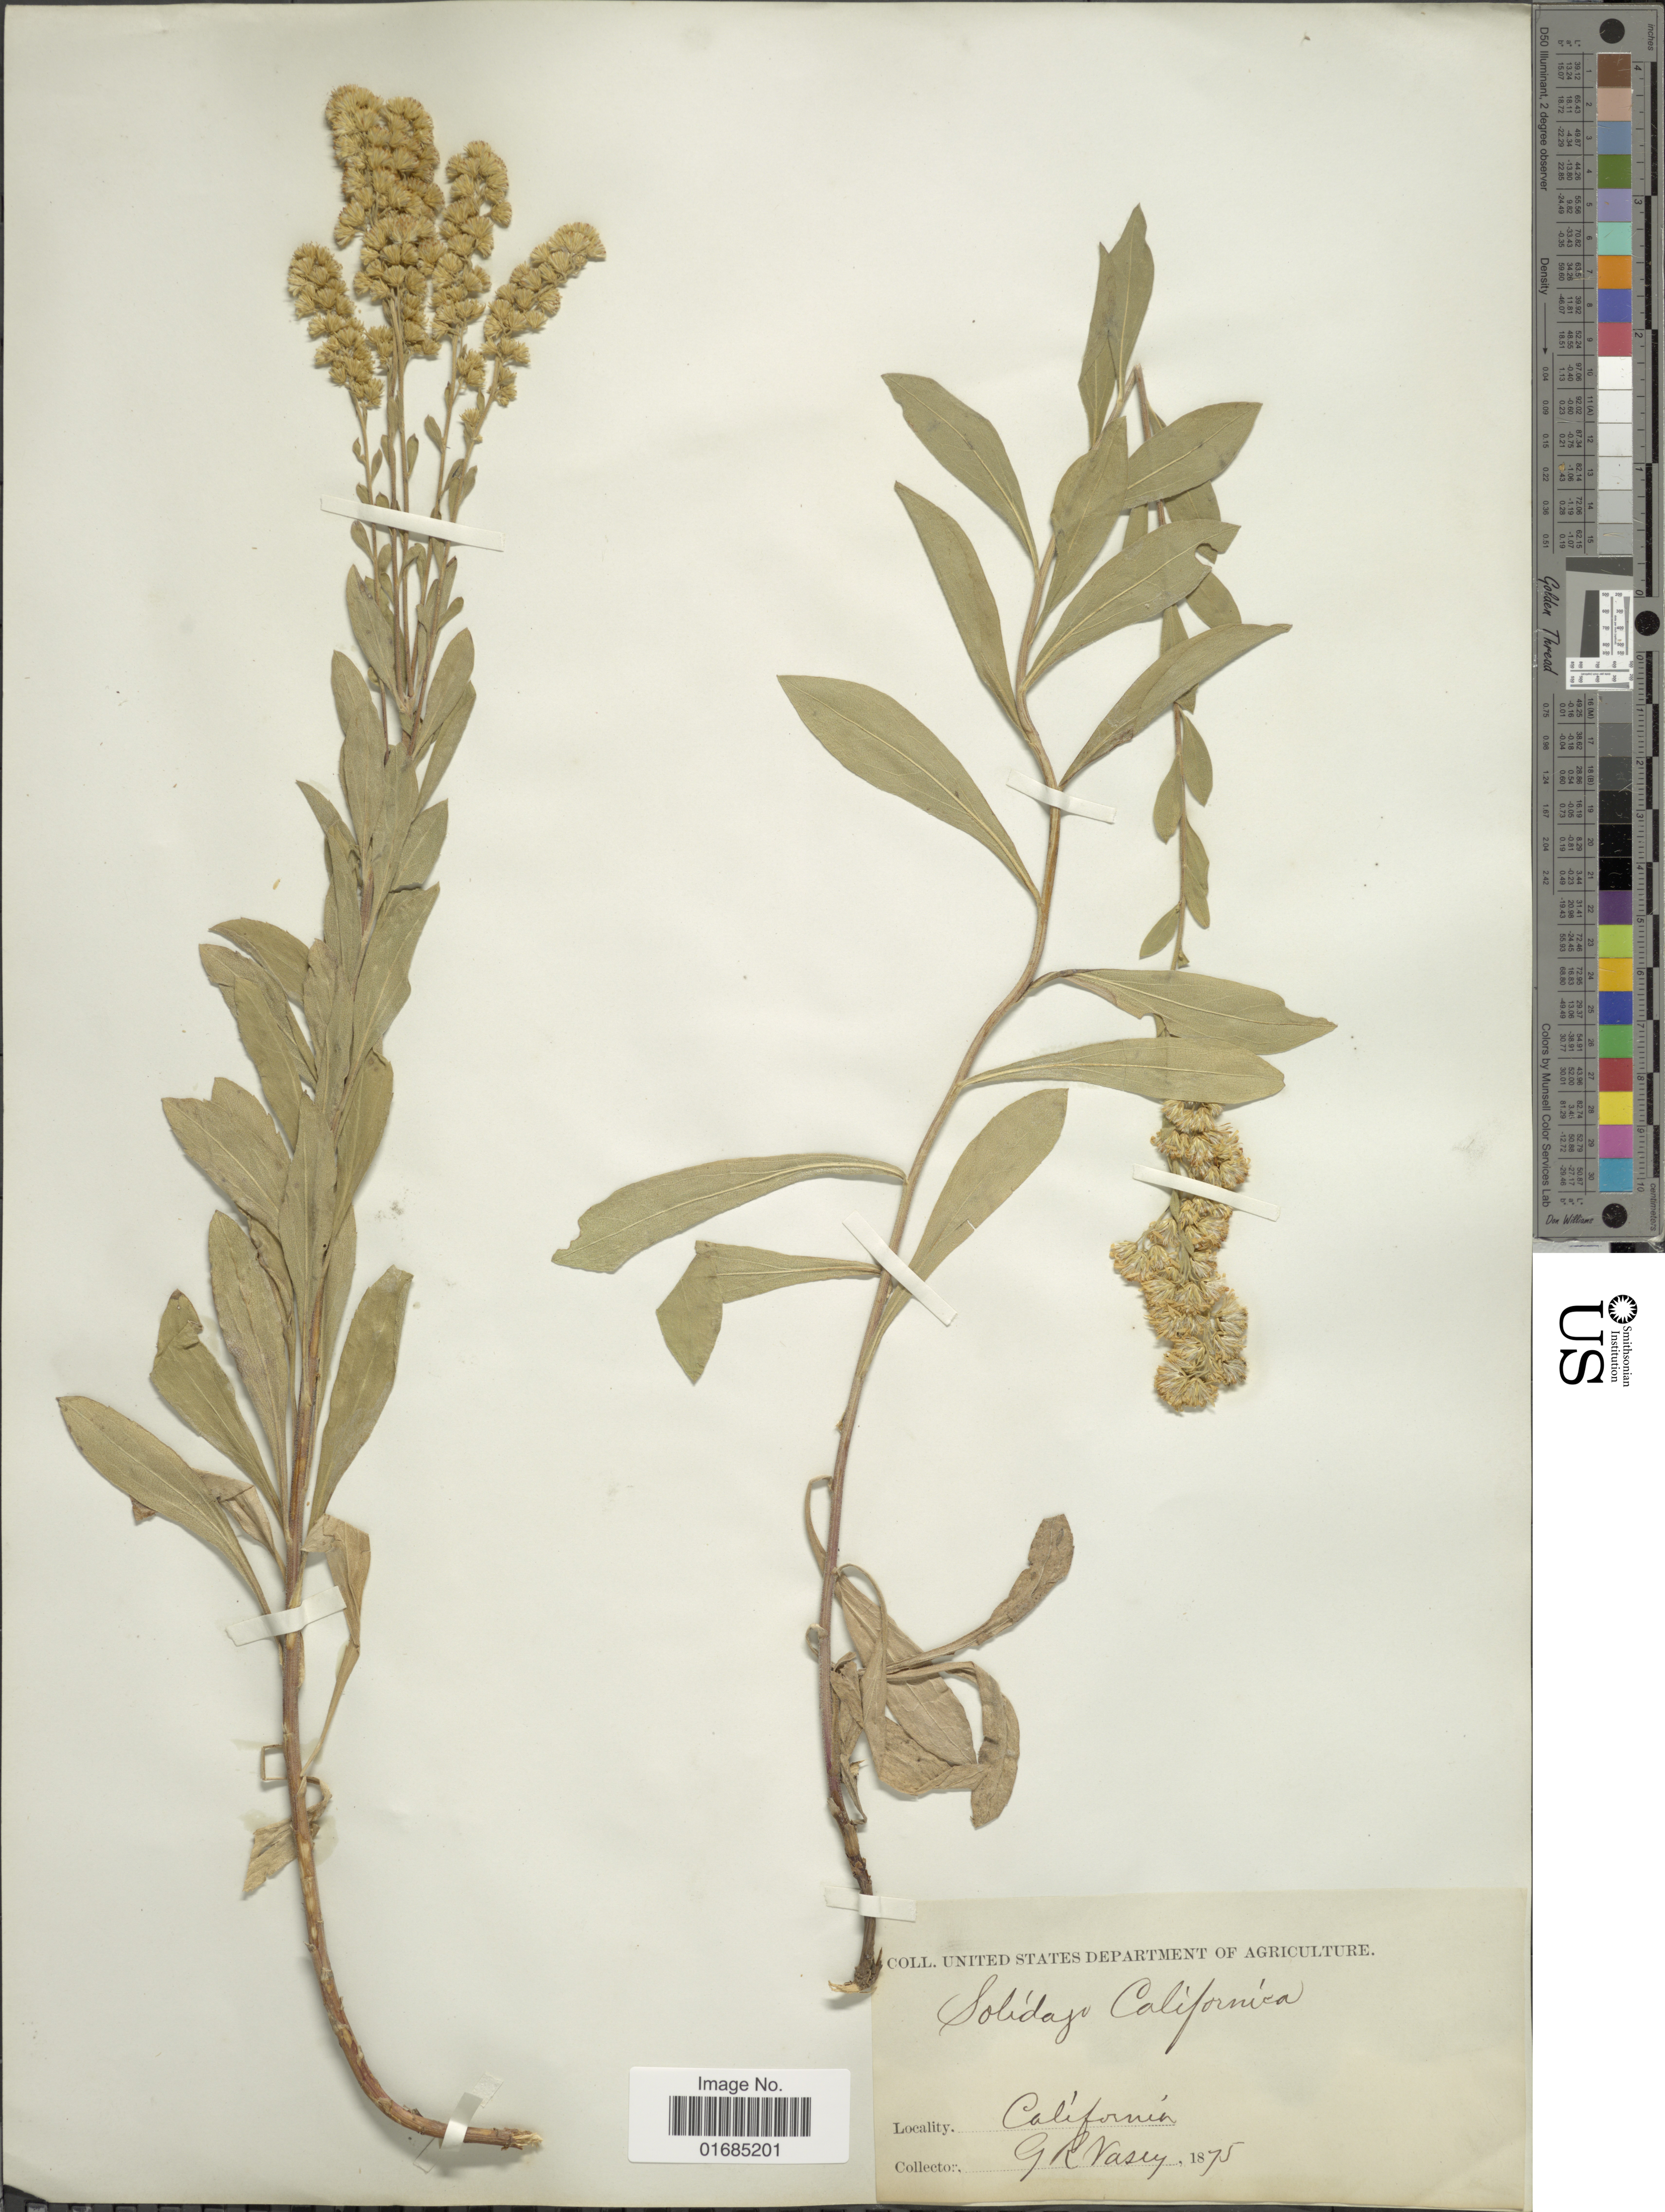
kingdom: Plantae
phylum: Tracheophyta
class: Magnoliopsida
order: Asterales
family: Asteraceae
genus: Solidago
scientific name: Solidago californica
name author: Nutt.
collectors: G. R. Vasey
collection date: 1875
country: United States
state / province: California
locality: California.